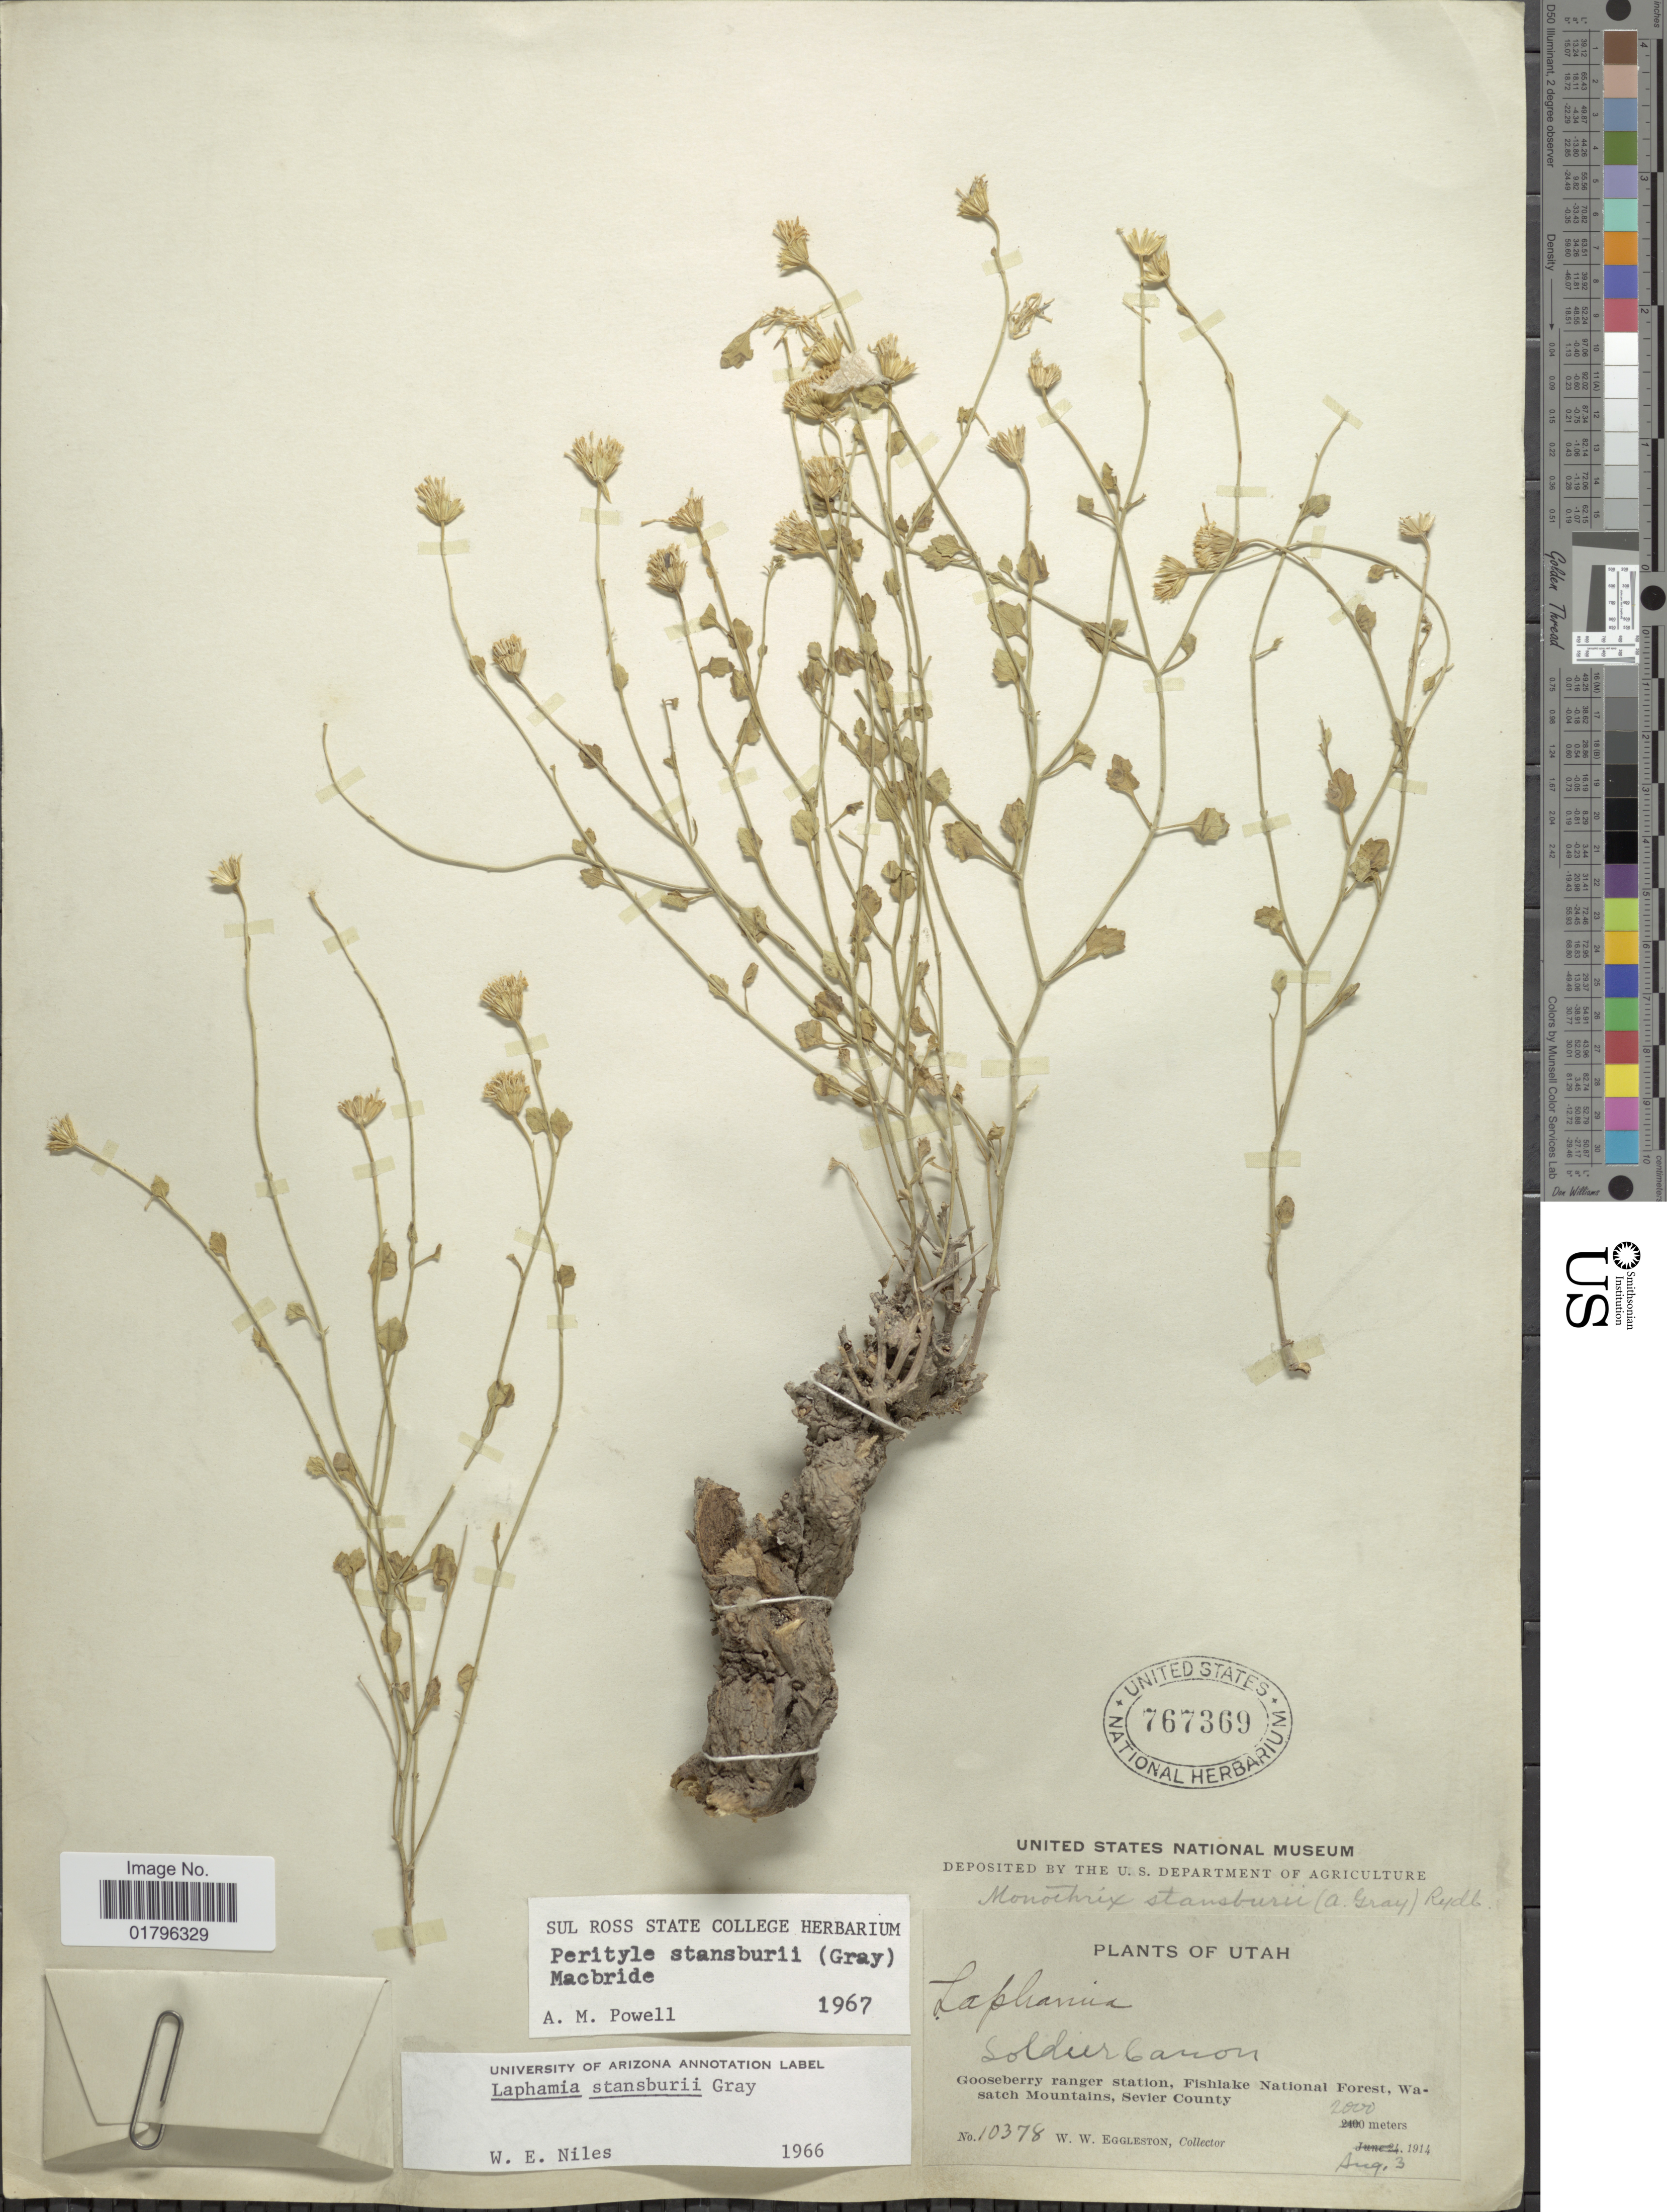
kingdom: Plantae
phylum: Tracheophyta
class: Magnoliopsida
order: Asterales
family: Asteraceae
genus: Perityle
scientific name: Perityle stansburyi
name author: (A. Gray) J.F. Macbr.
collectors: W. W. Eggleston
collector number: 10378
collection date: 1914-08-03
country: United States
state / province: Utah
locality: Soldier Canon, Gooseberry ranger station, Fishlake National Forest, Wasatch Mountains, Sevier County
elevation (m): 2000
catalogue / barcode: US 767369